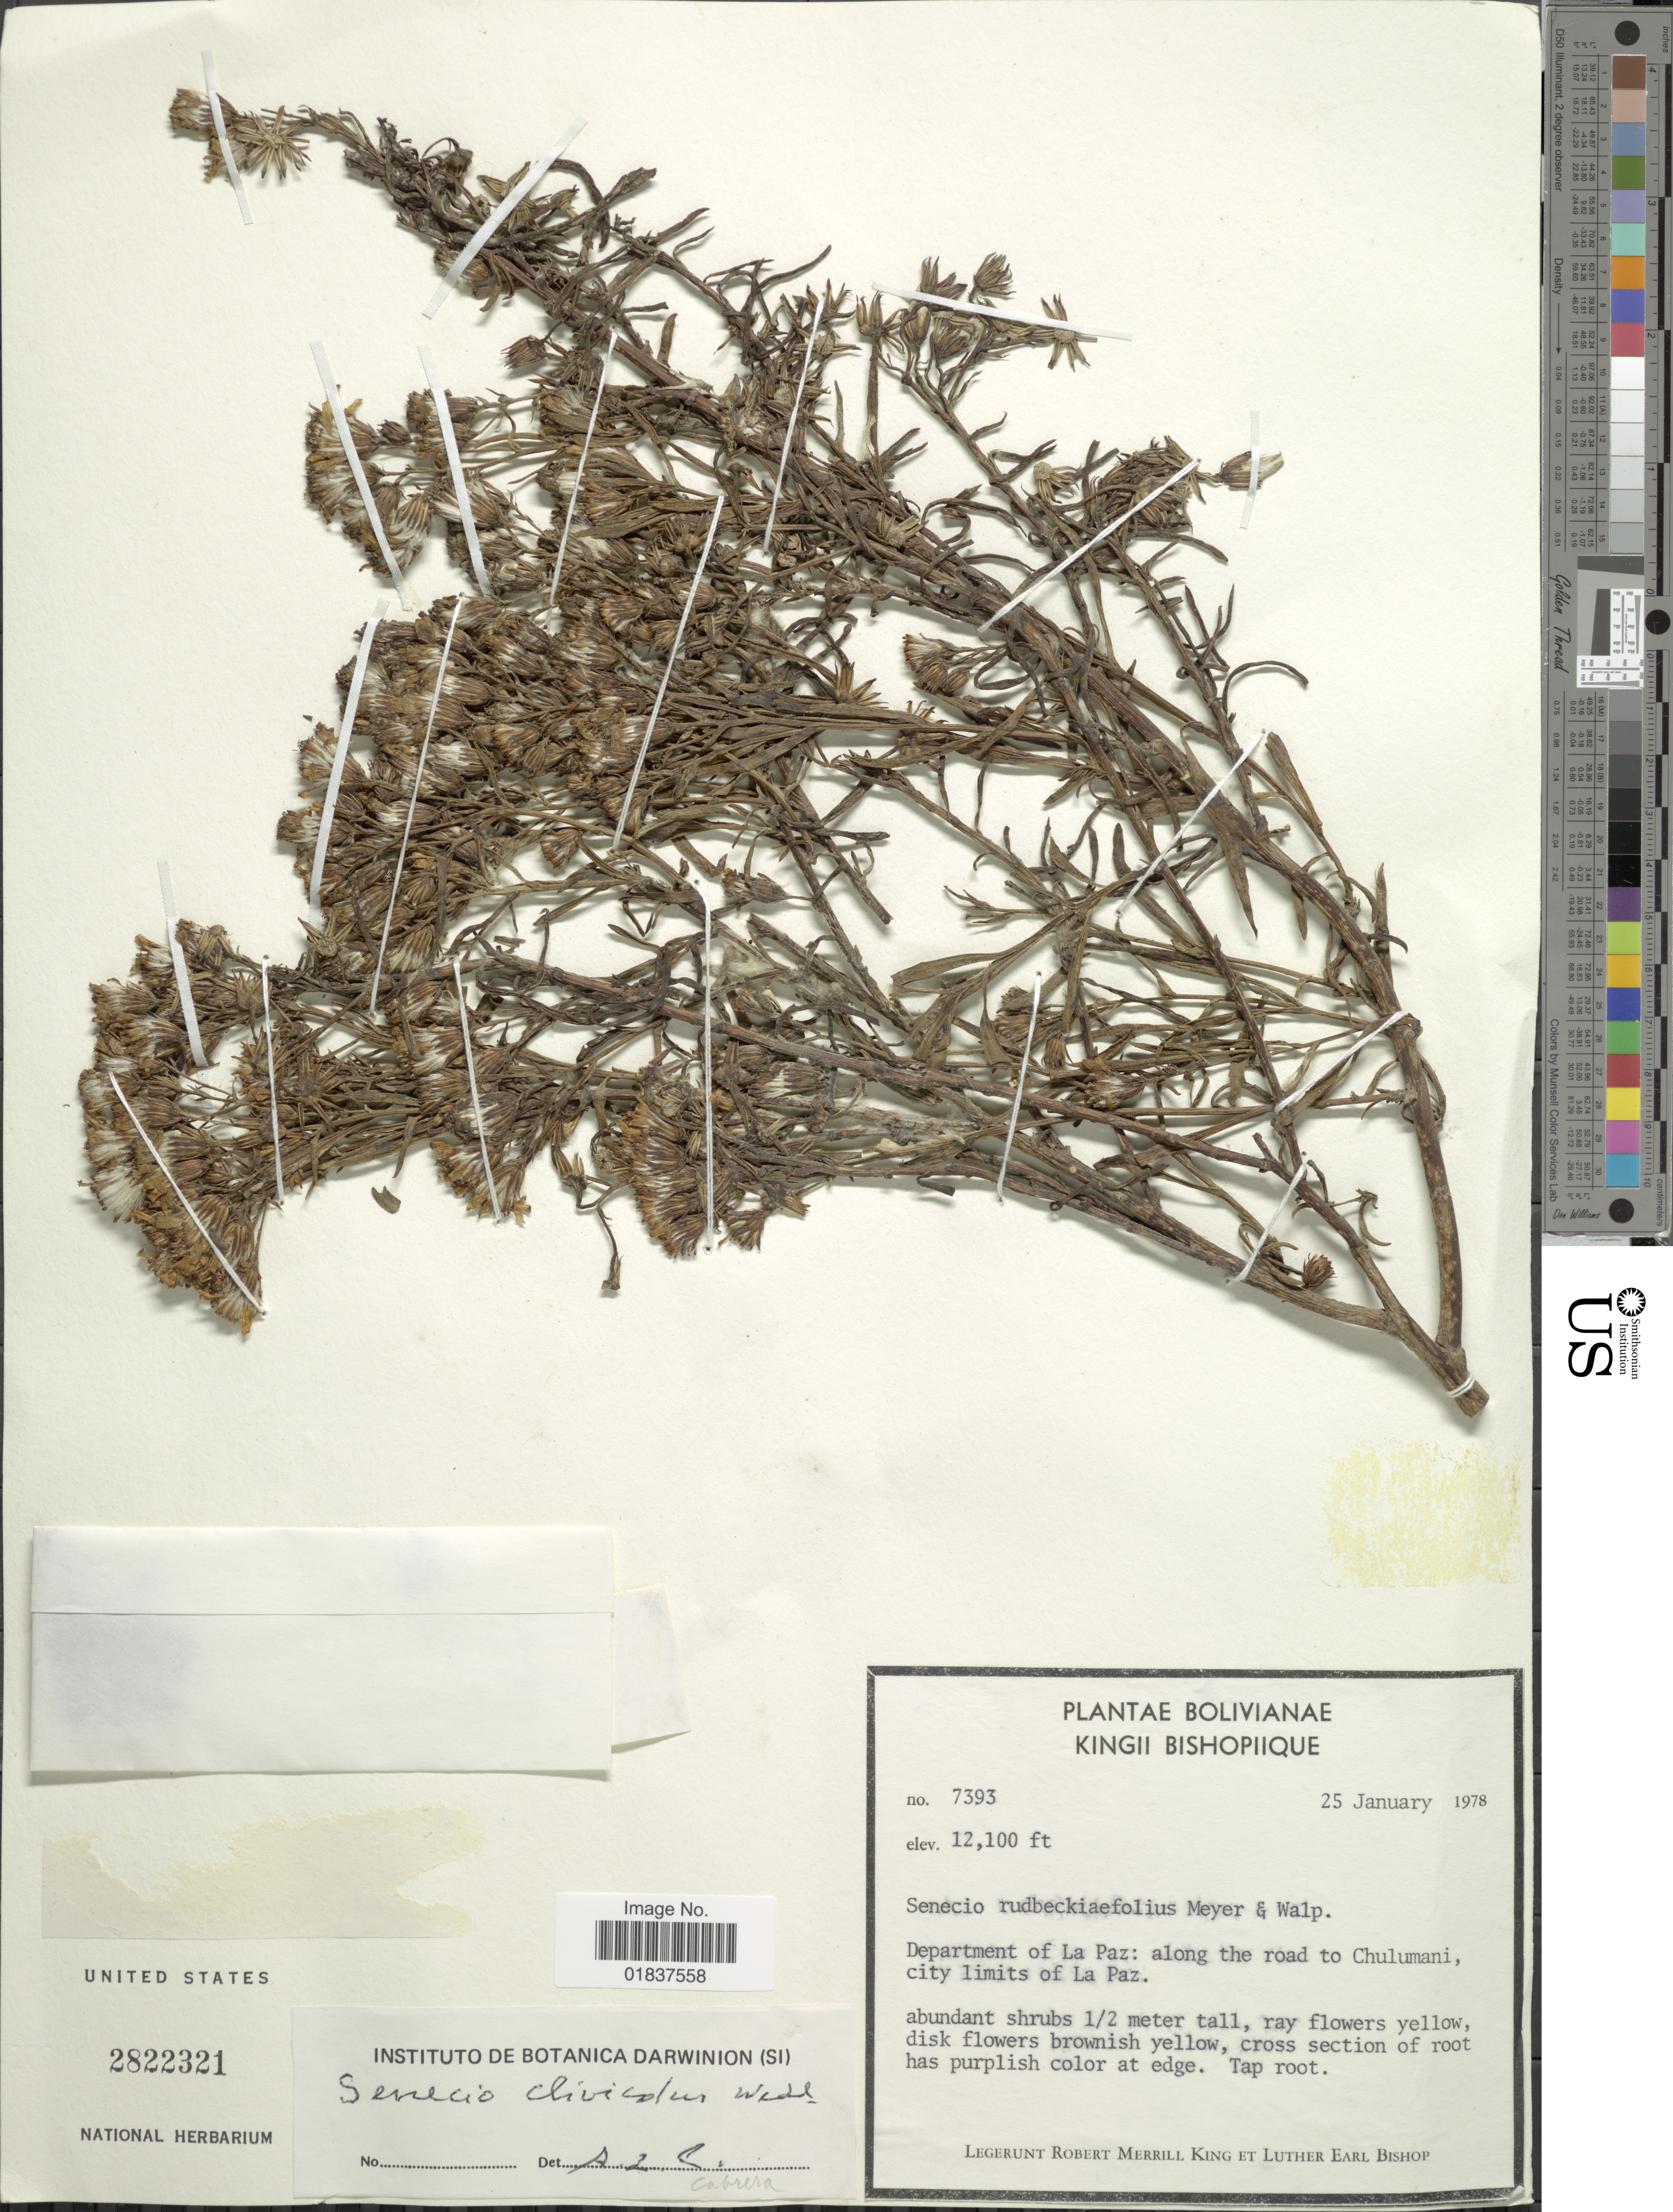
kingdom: Plantae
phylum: Tracheophyta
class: Magnoliopsida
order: Asterales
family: Asteraceae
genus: Senecio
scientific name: Senecio clivicola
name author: Wedd.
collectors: R. M. King & L. E. Bishop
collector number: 7393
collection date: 1978-01-25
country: Bolivia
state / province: La Paz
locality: Department of La Paz: along the road to Chulumani, city limits of La Paz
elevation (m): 3688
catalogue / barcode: US 2822321